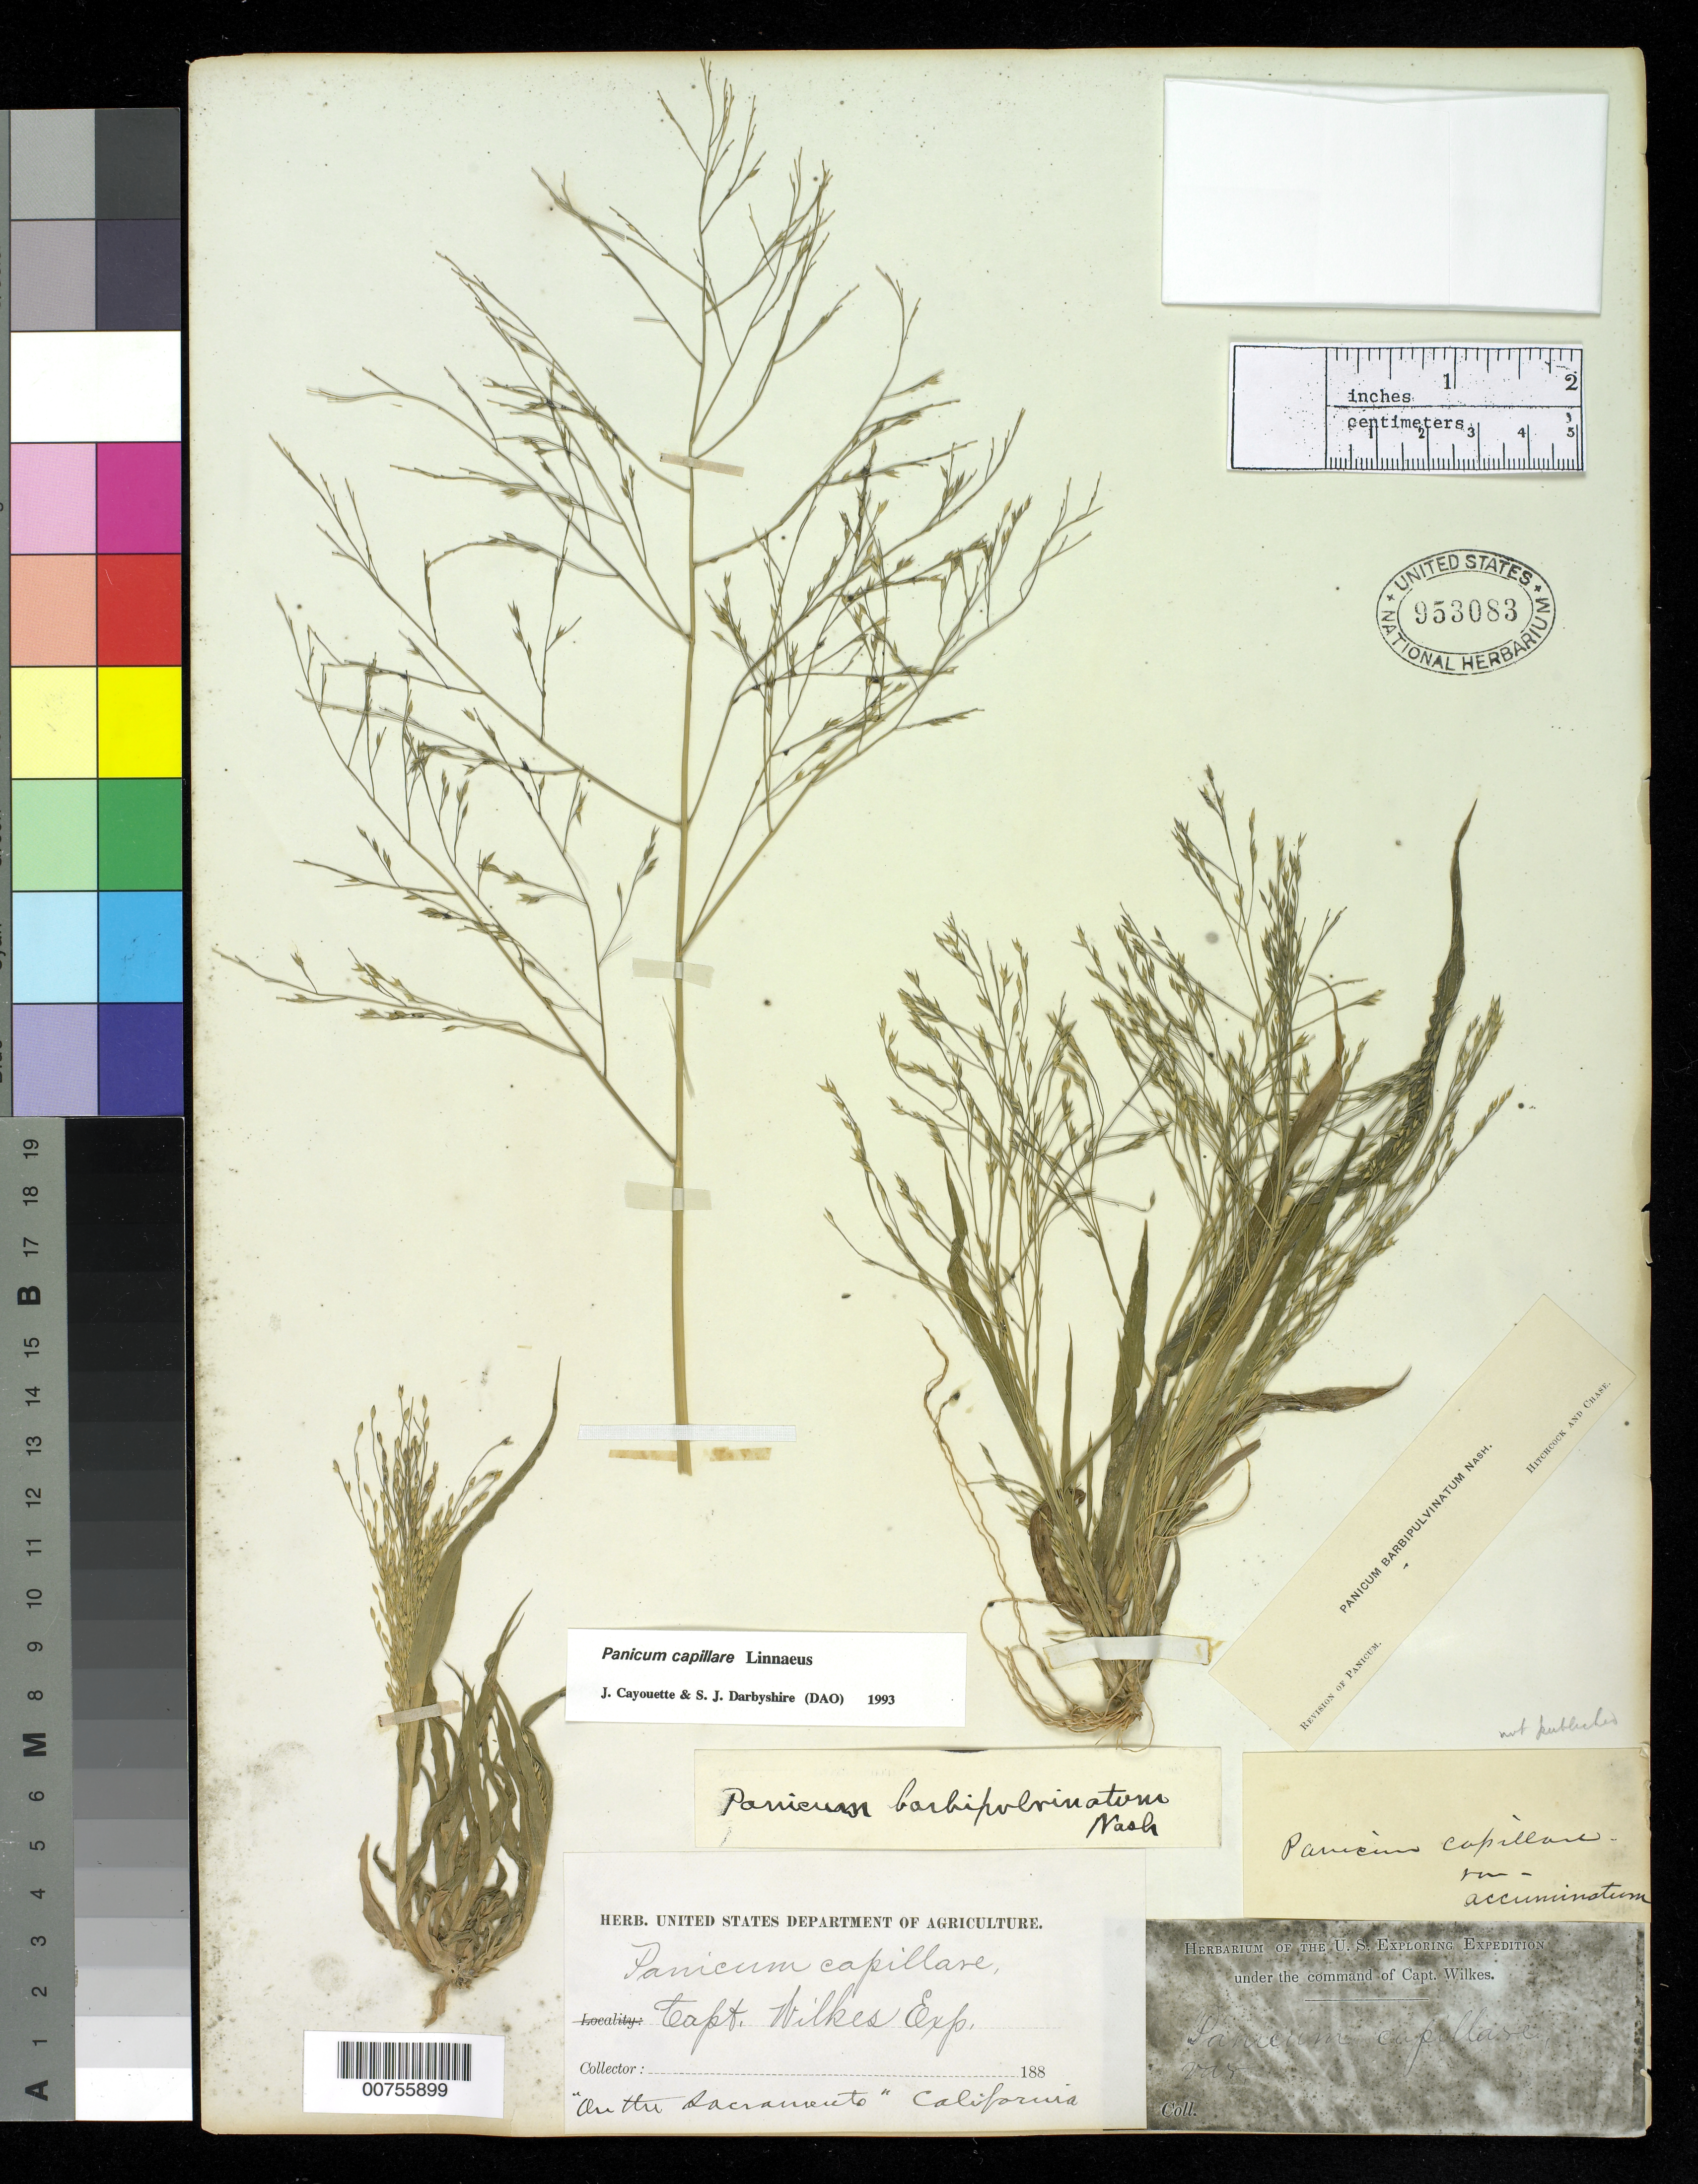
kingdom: Plantae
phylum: Tracheophyta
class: Liliopsida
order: Poales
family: Poaceae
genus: Panicum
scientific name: Panicum capillare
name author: L.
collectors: Wilkes Explor. Exped.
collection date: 1838/1842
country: United States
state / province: California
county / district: Sacramento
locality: On the Sacramento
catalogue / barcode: US 953083